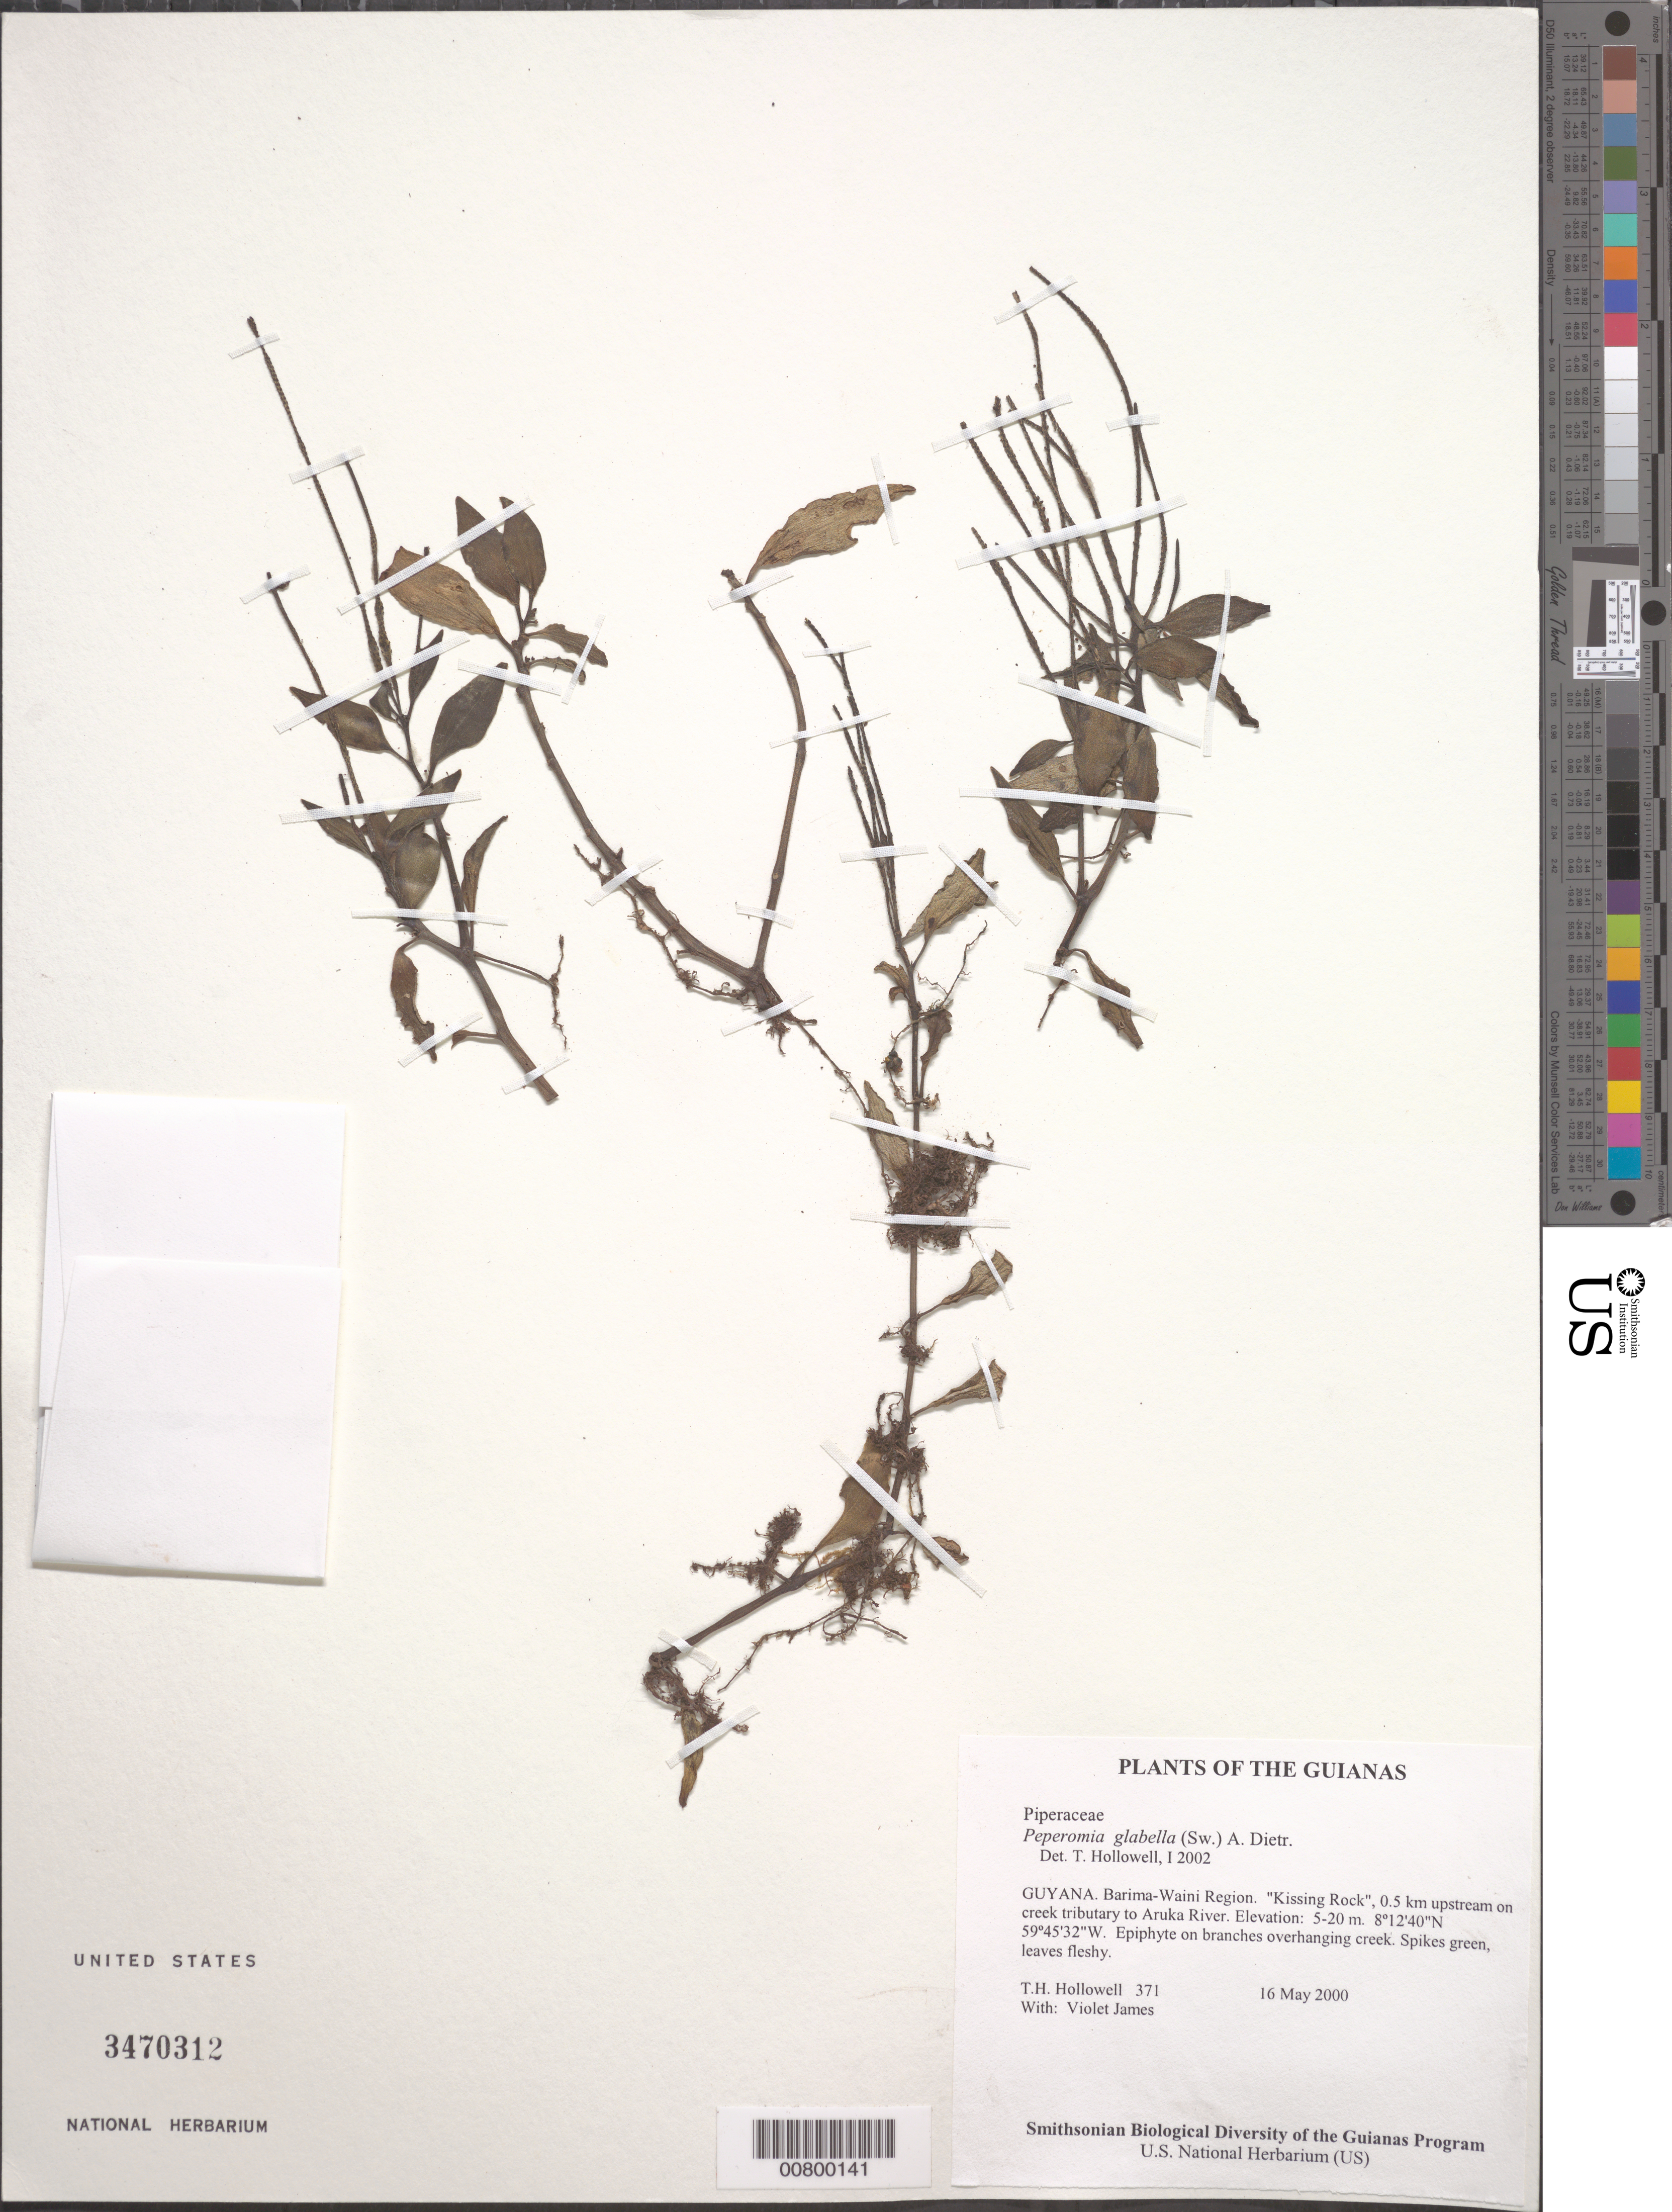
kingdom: Plantae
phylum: Tracheophyta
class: Magnoliopsida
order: Piperales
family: Piperaceae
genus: Peperomia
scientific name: Peperomia glabella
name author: (Sw.) A. Dietr.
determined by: Hollowell, T. H., (BOT), Smithsonian Institution - National Museum of Natural History (UNITED STATES)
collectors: T. Hollowell & V. James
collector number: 371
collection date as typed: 16 May 2000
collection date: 2000-05-16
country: Guyana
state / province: Barima-Waini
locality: "Kissing Rock", 0.5 km upstream on creek tributary to Aruka River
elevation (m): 5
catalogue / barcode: US 3470312